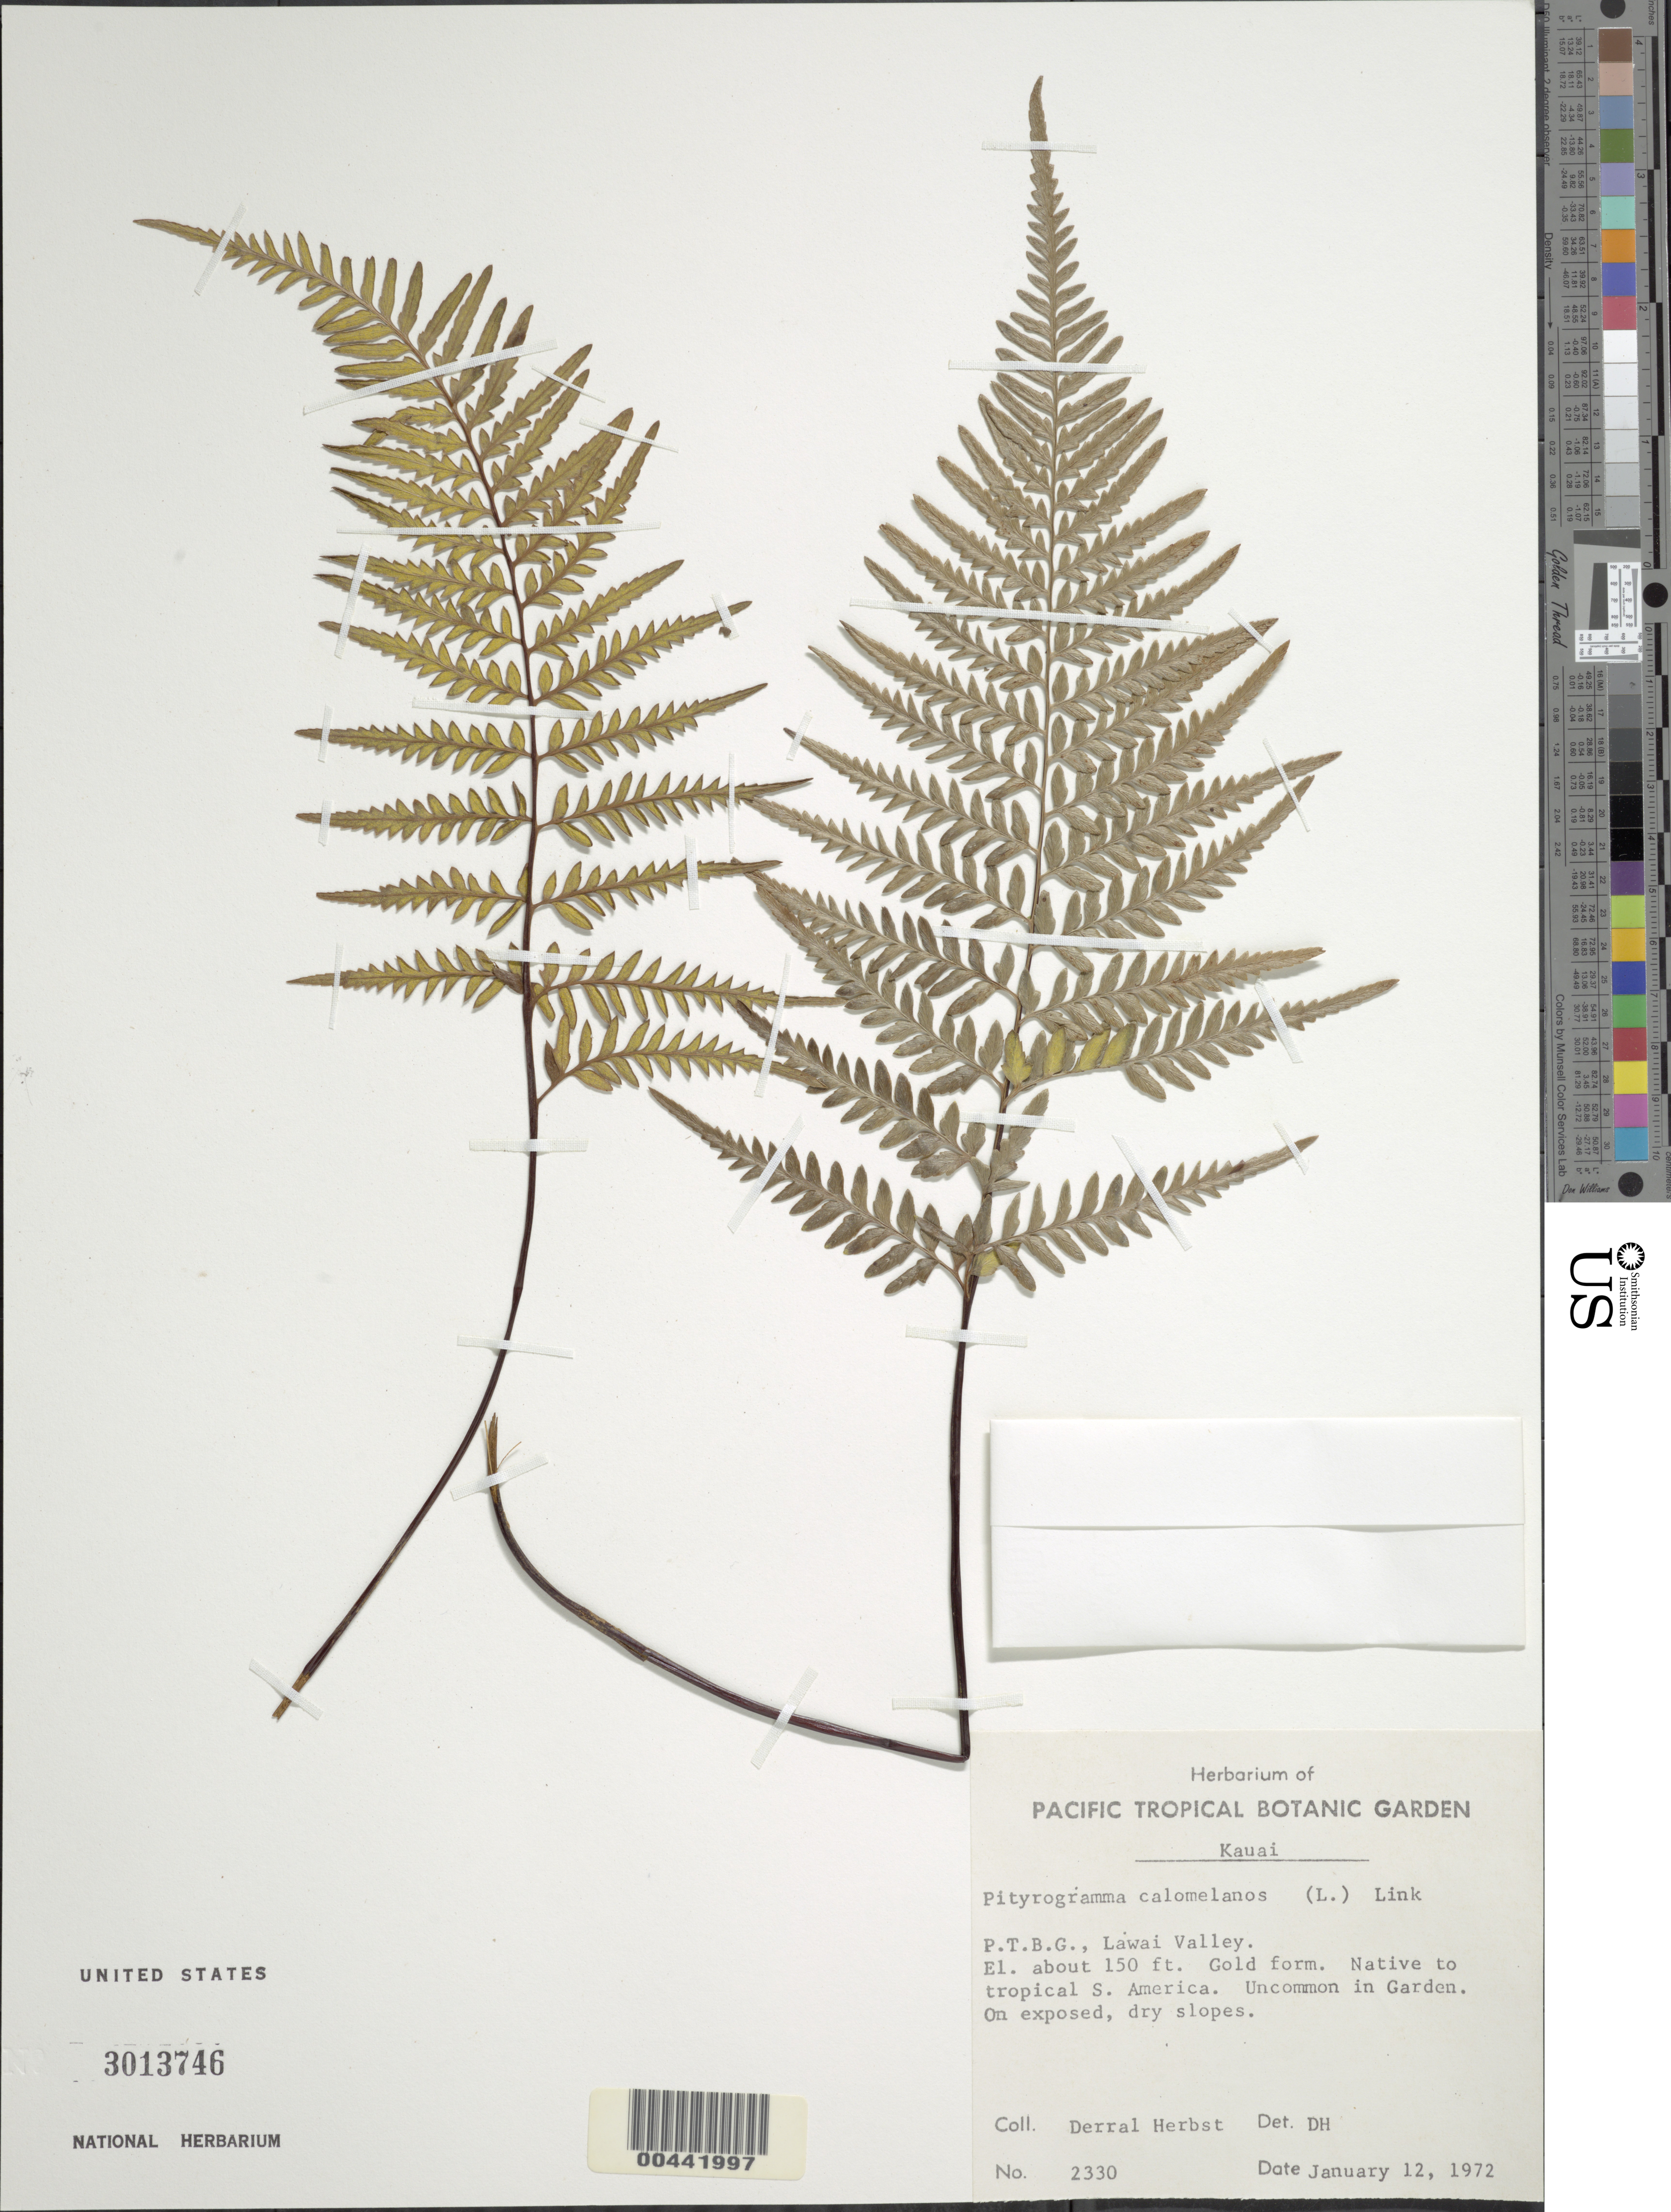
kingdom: Plantae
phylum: Tracheophyta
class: Polypodiopsida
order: Polypodiales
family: Pteridaceae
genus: Pityrogramma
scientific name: Pityrogramma austroamericana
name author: Domin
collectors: D. R. Herbst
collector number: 2330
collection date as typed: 12 Jan 1972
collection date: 1972-01-12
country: United States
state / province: Hawaii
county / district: Kauai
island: Kaua'i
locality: P.T.B.G., Lawai Valley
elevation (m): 46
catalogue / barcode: US 3013746